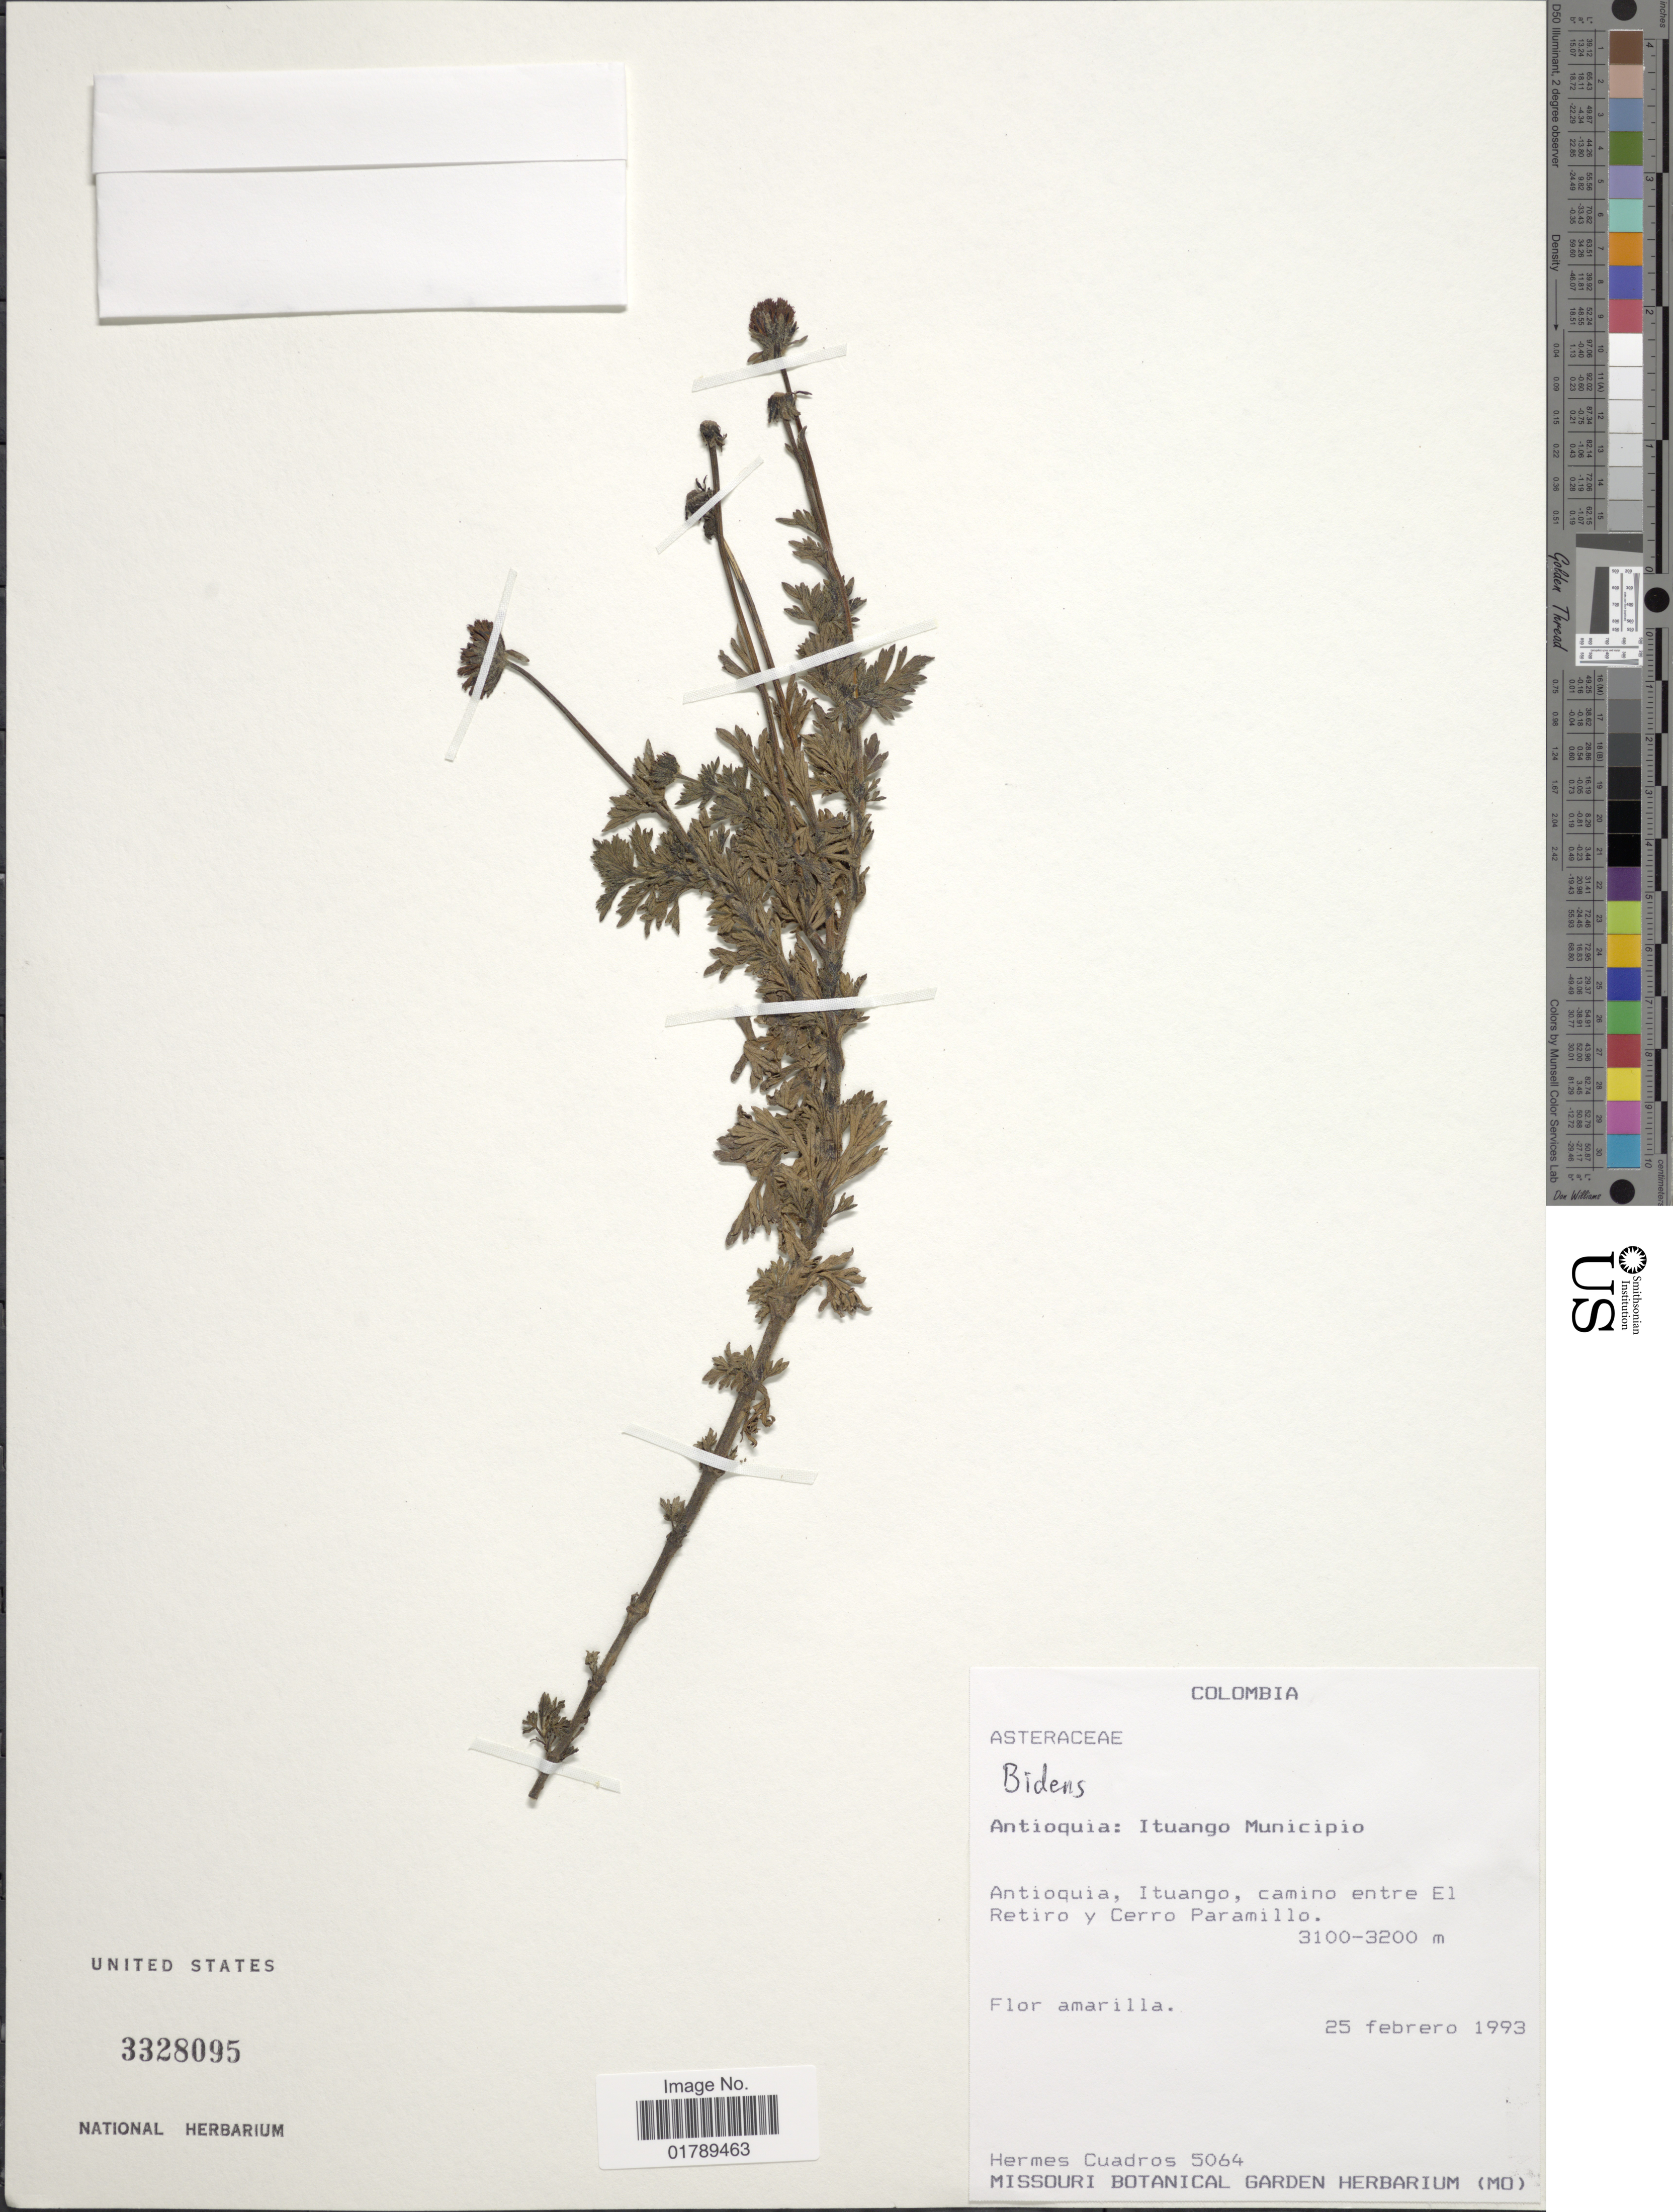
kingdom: Plantae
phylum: Tracheophyta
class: Magnoliopsida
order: Asterales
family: Asteraceae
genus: Bidens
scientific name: Bidens sp.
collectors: H. Cuadros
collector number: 5064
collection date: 1993-02-25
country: Colombia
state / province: Antioquia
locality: Antioquia: Ituango Municipio. Antioquia, ituango, camino entre El Retiro y Cerro Paramillo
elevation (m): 3100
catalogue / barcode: US 3328095